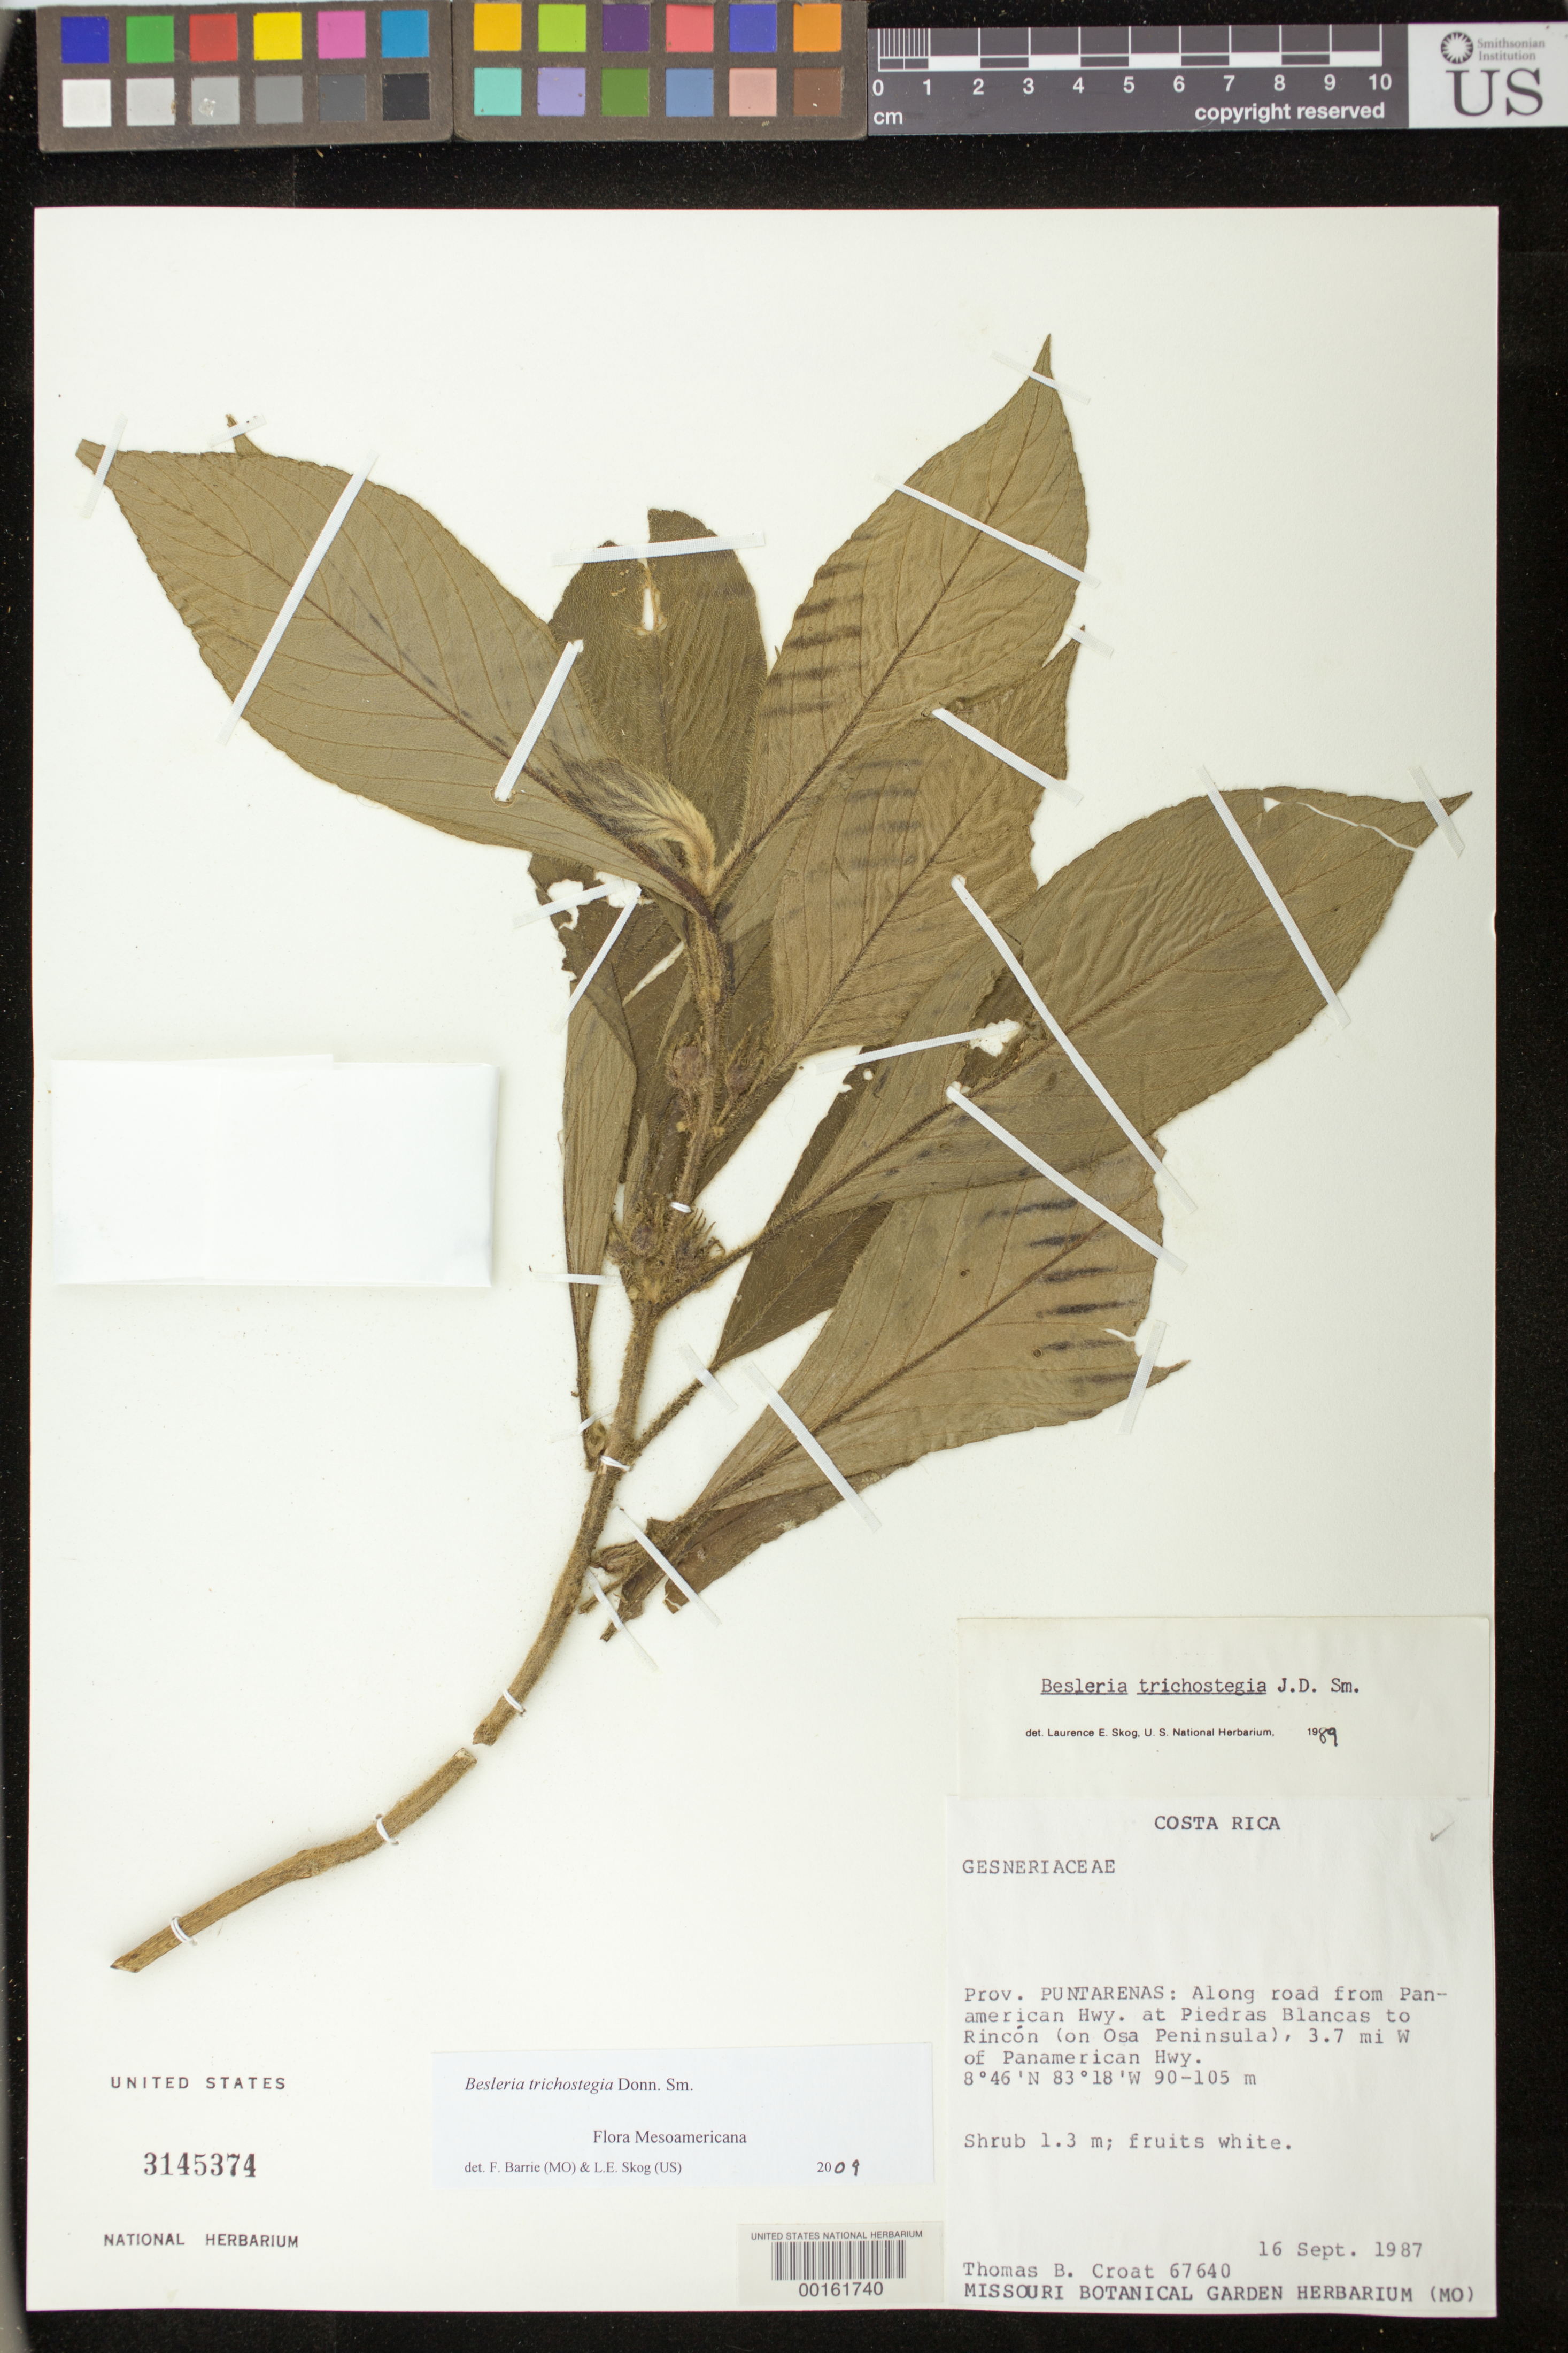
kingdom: Plantae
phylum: Tracheophyta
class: Magnoliopsida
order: Lamiales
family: Gesneriaceae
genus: Besleria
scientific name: Besleria trichostegia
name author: Donn. Sm.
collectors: T. B. Croat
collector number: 67640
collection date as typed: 16 Sep 1987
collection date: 1987-09-16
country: Costa Rica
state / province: Puntarenas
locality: Along road from Panamerican hwy at Piedras Blancas to Rincon (on Osa Peninsula), 3.7 mi W of Panamerican hwy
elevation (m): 90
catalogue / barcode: US 3145374